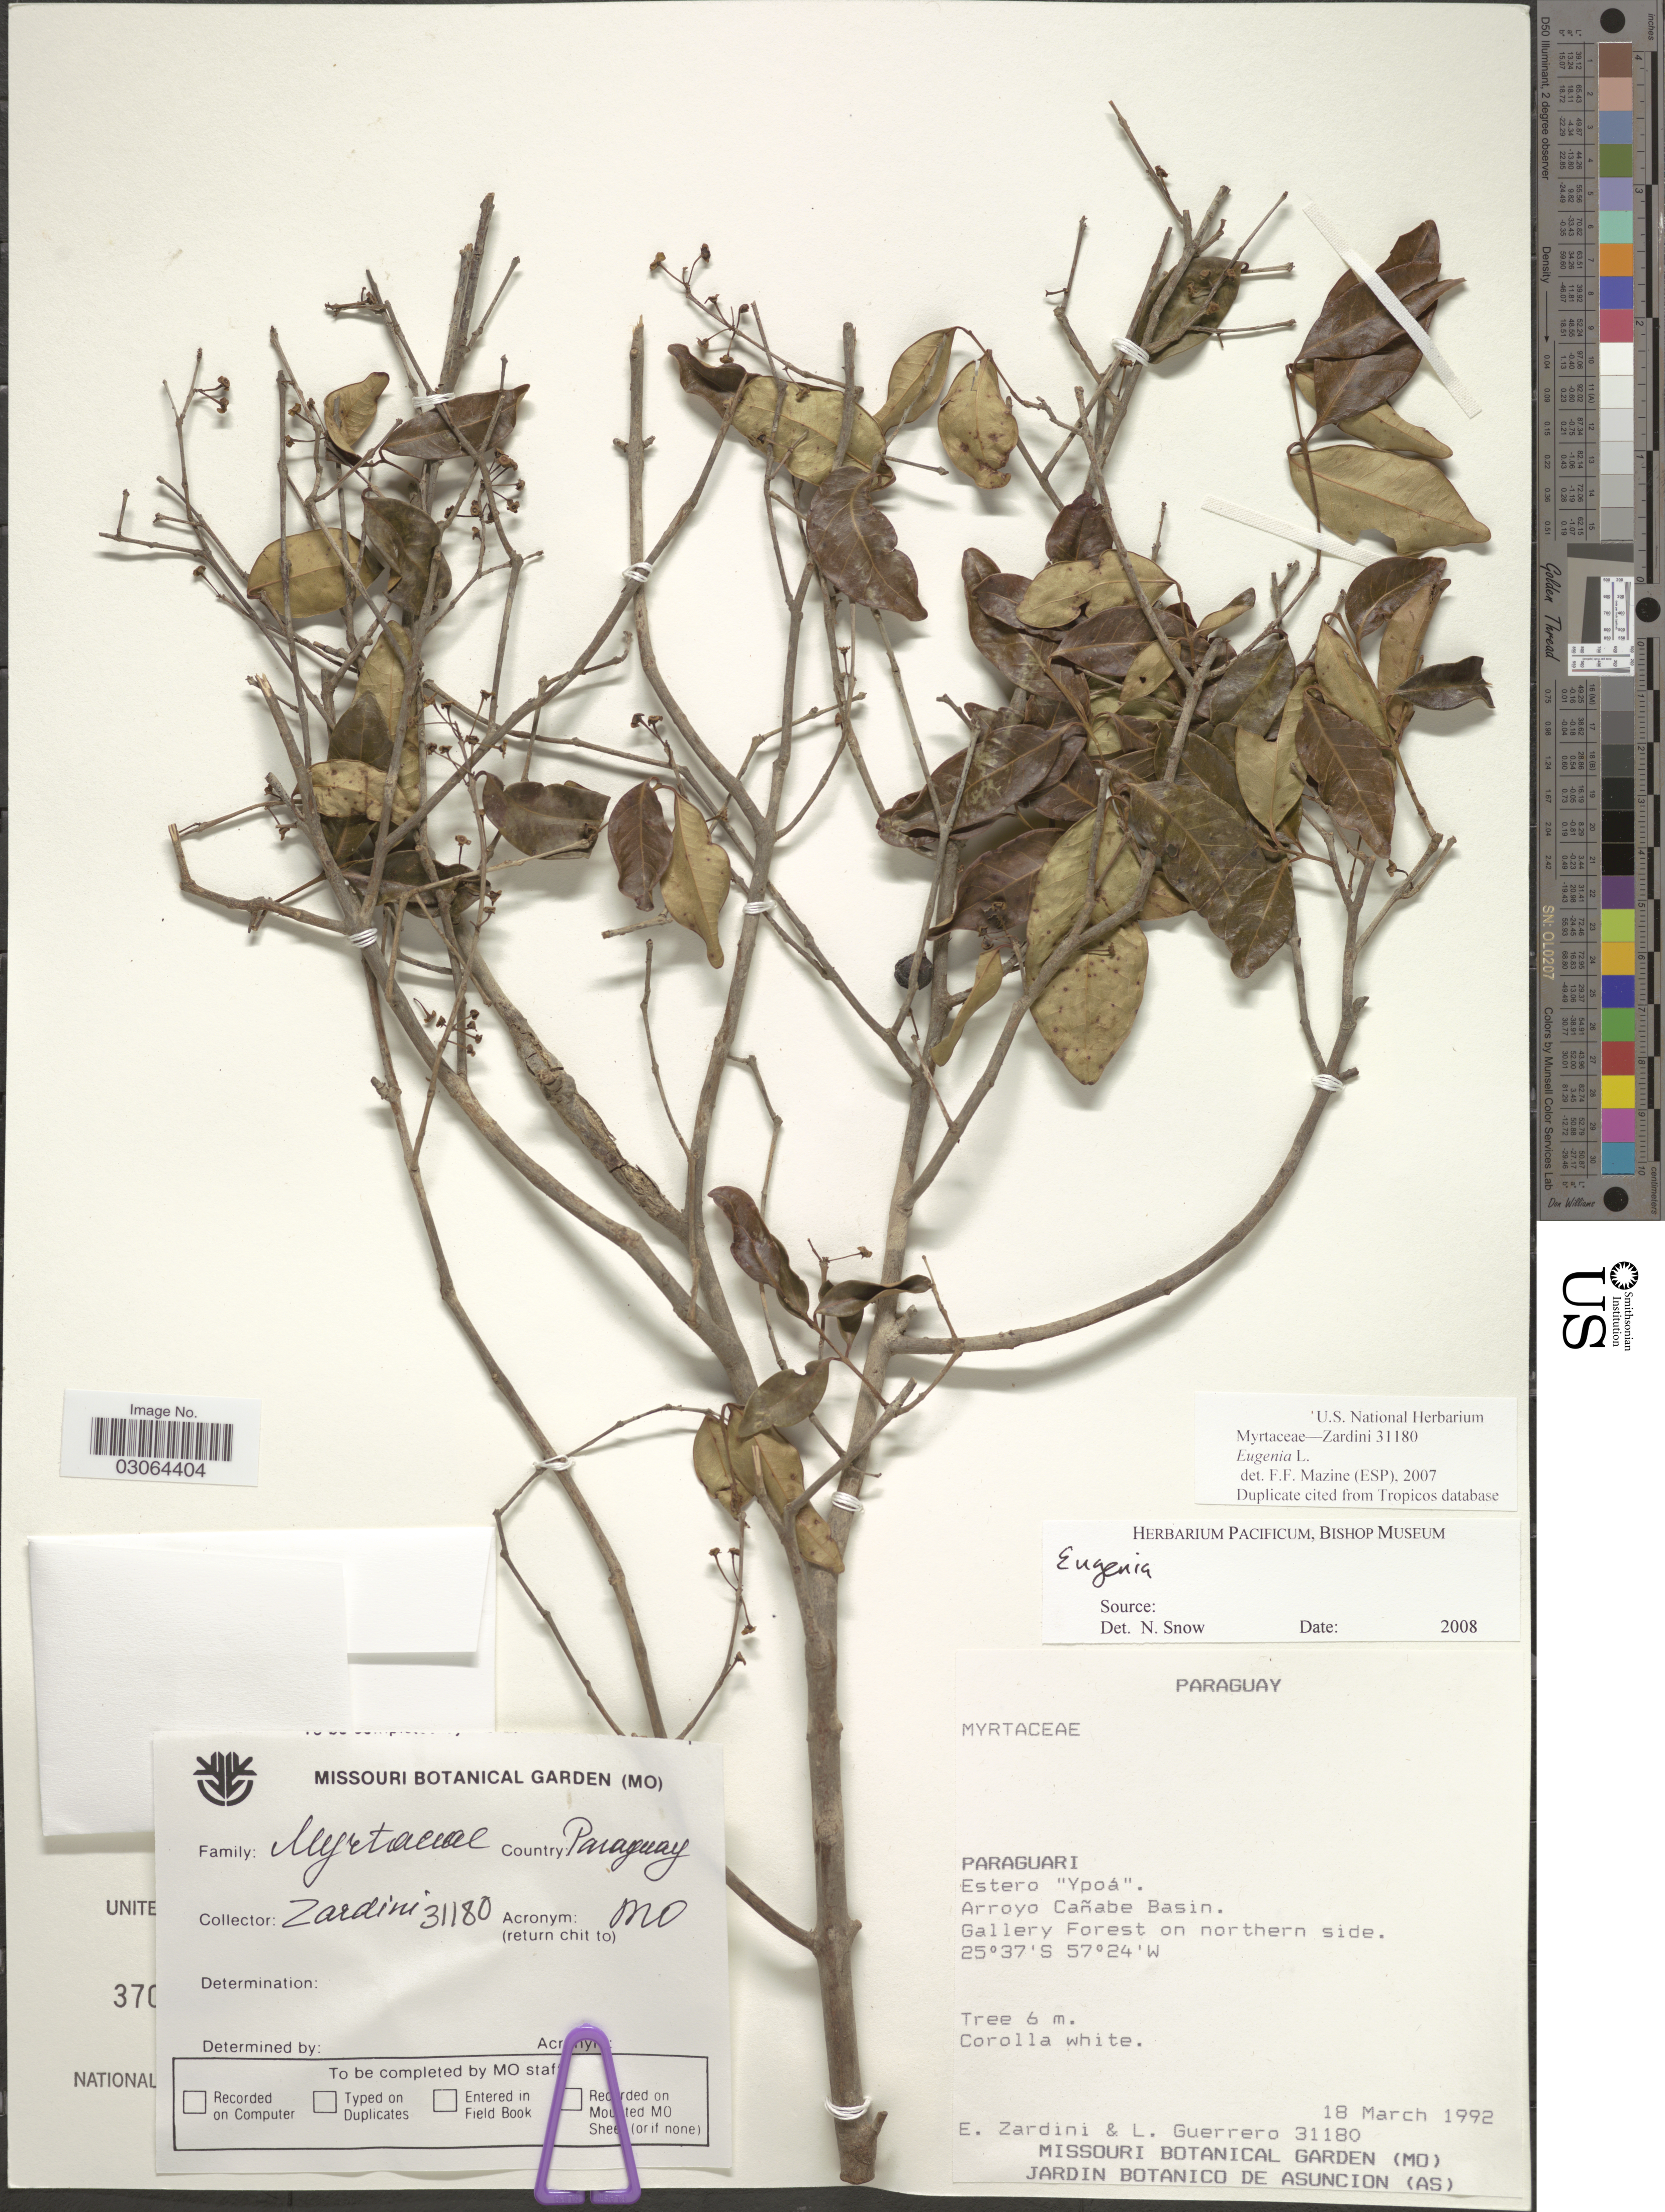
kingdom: Plantae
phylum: Tracheophyta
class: Magnoliopsida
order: Myrtales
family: Myrtaceae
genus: Eugenia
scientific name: Eugenia sp.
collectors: E. Zardini & L. Guerrero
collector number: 31180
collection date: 1992-03-18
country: Paraguay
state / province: Paraguari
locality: Estero "Ypoá", Arroyo Cañabe Basin, Gallery Forest on northern side.